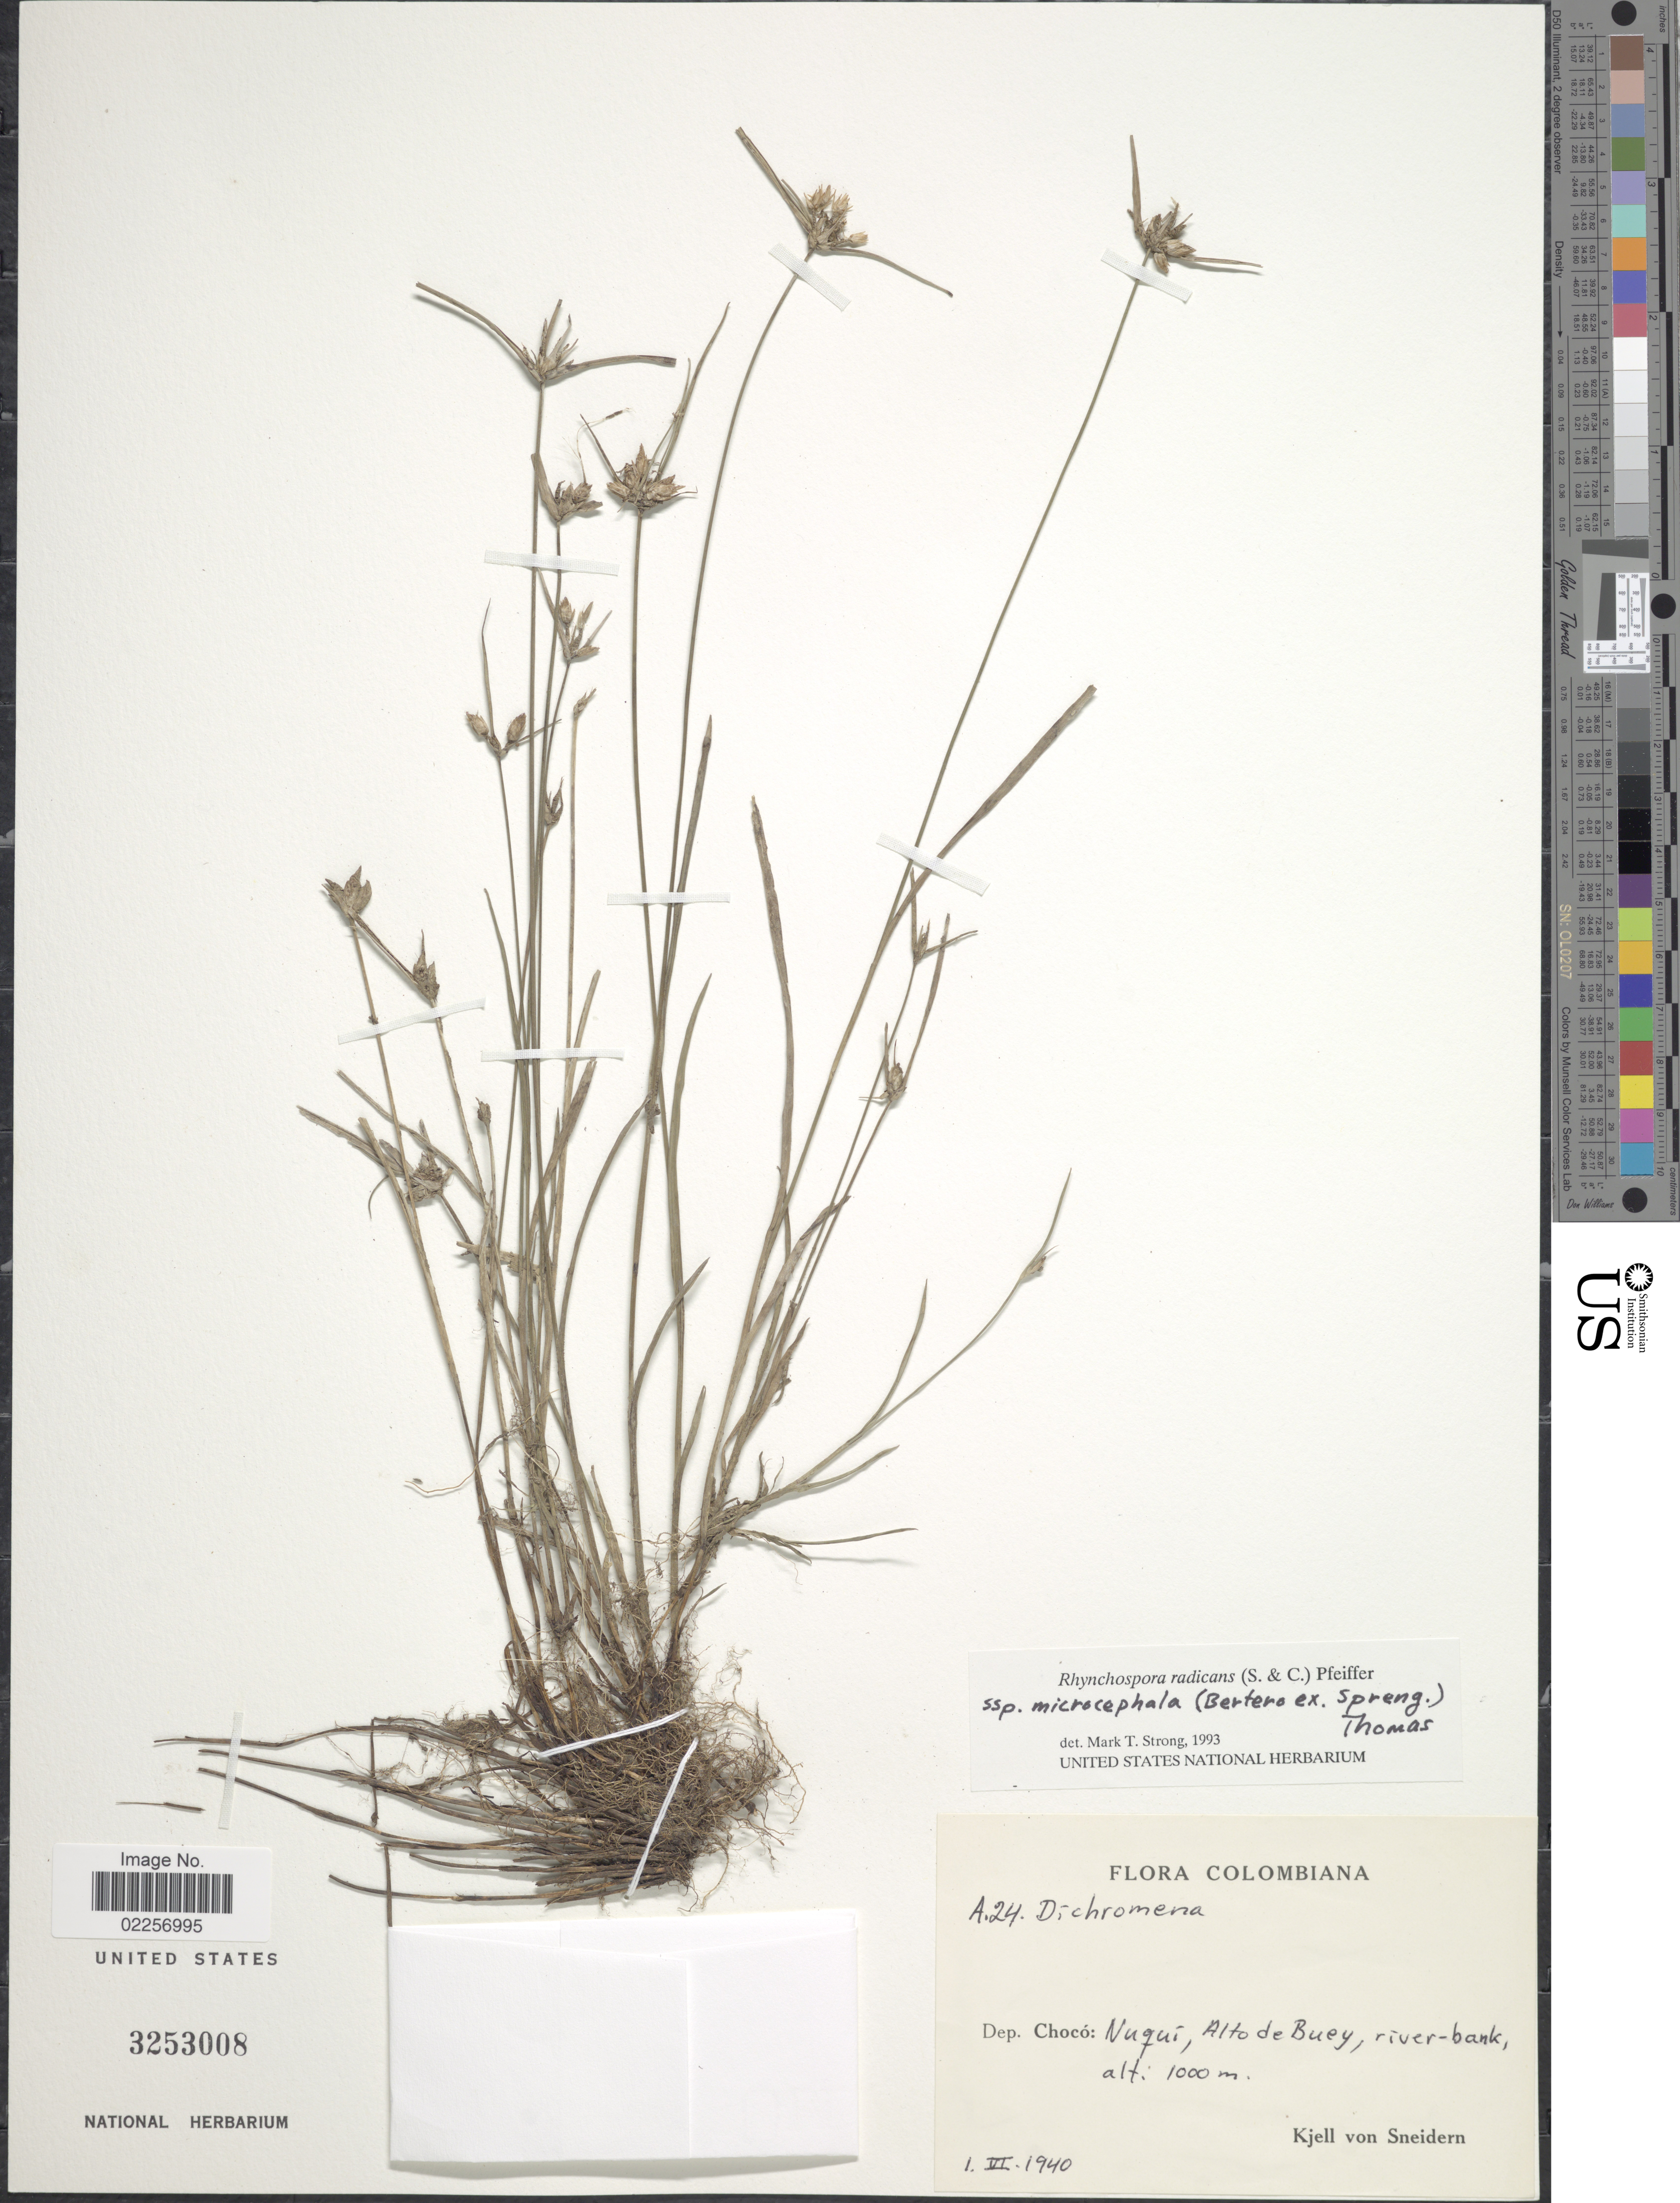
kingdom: Plantae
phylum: Tracheophyta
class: Liliopsida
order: Poales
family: Cyperaceae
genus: Rhynchospora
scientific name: Rhynchospora radicans subsp. microcephala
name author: (Bertero ex Spreng.) W.W. Thomas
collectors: K. von Sneidern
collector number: A.24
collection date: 1940-06-01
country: Colombia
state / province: Chocó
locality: Nuqui, Alto de Buey, river-bank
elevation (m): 1000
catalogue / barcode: US 3253008